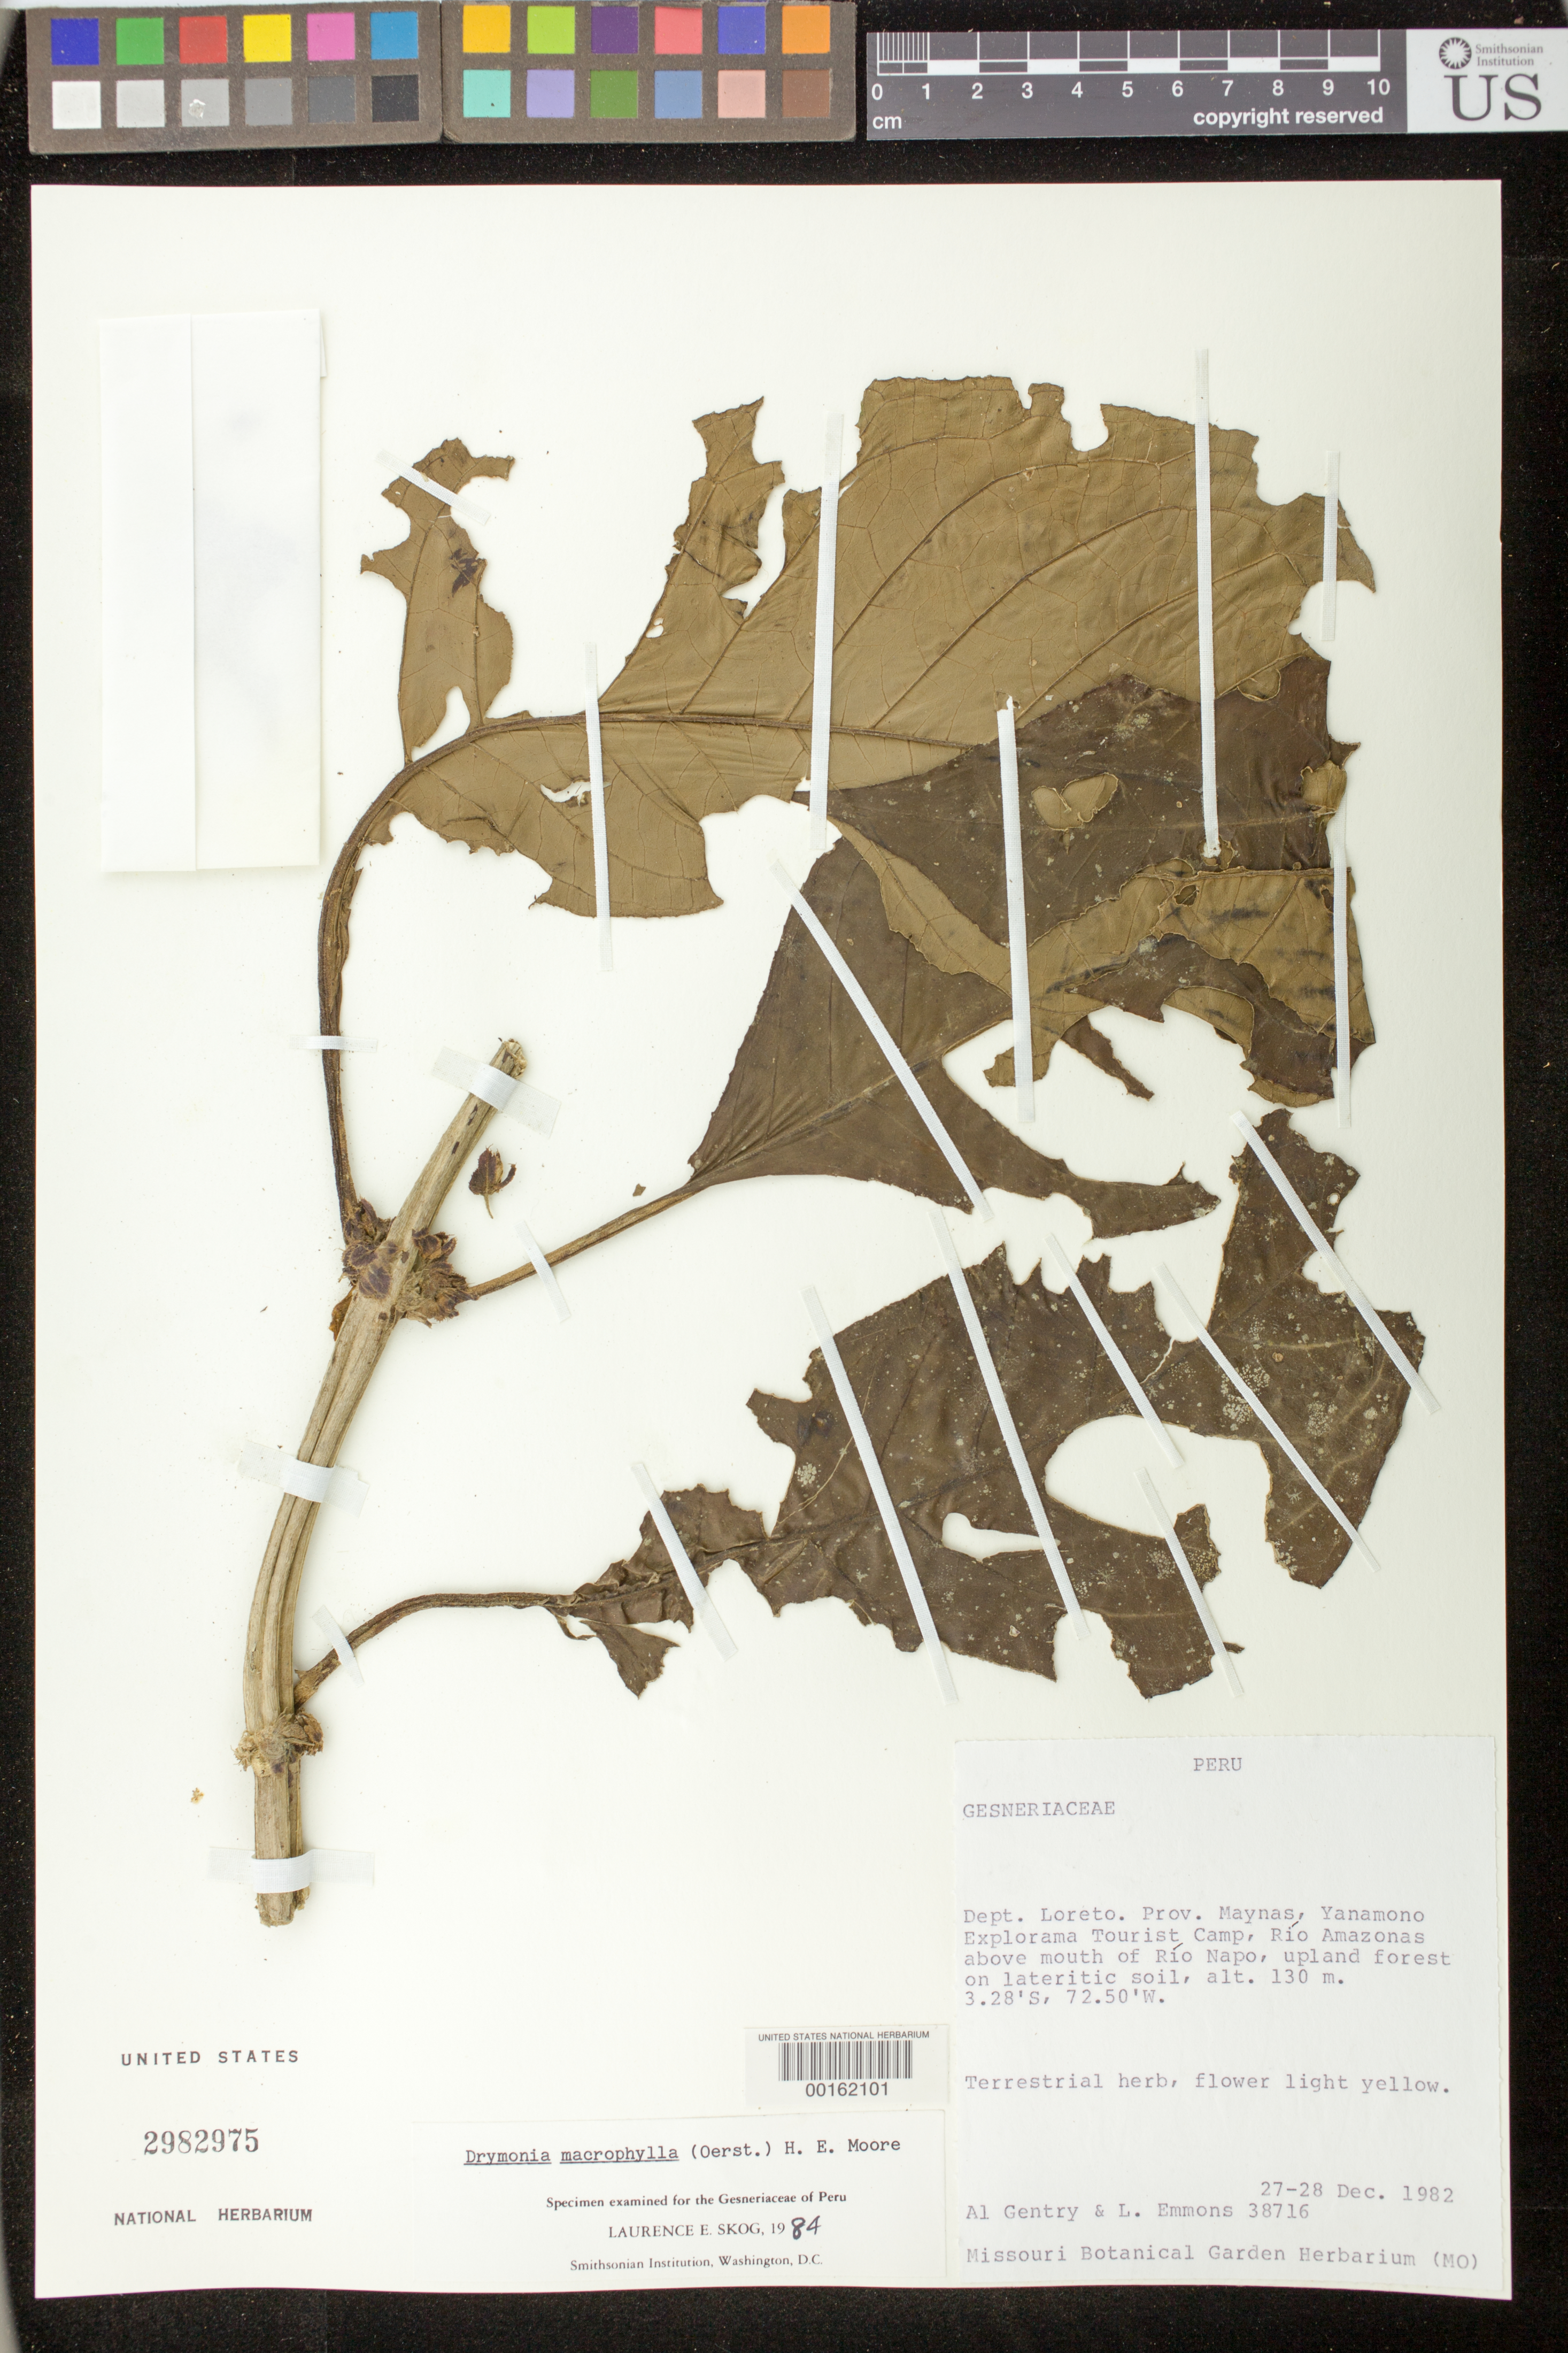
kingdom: Plantae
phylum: Tracheophyta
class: Magnoliopsida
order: Lamiales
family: Gesneriaceae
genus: Drymonia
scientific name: Drymonia macrophylla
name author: (Oerst.) H.E. Moore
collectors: A. H. Gentry & L. Emmons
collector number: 38716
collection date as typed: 27-28 Dec 1982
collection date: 1982-12-27/1982-12-28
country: Peru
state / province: Loreto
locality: Prov. Maynas; Yanamono Explorama tourist camp, Rio Amazonas above mouth of Rio Napo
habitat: Upland forest on lateritic soil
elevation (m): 130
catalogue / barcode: US 2982975